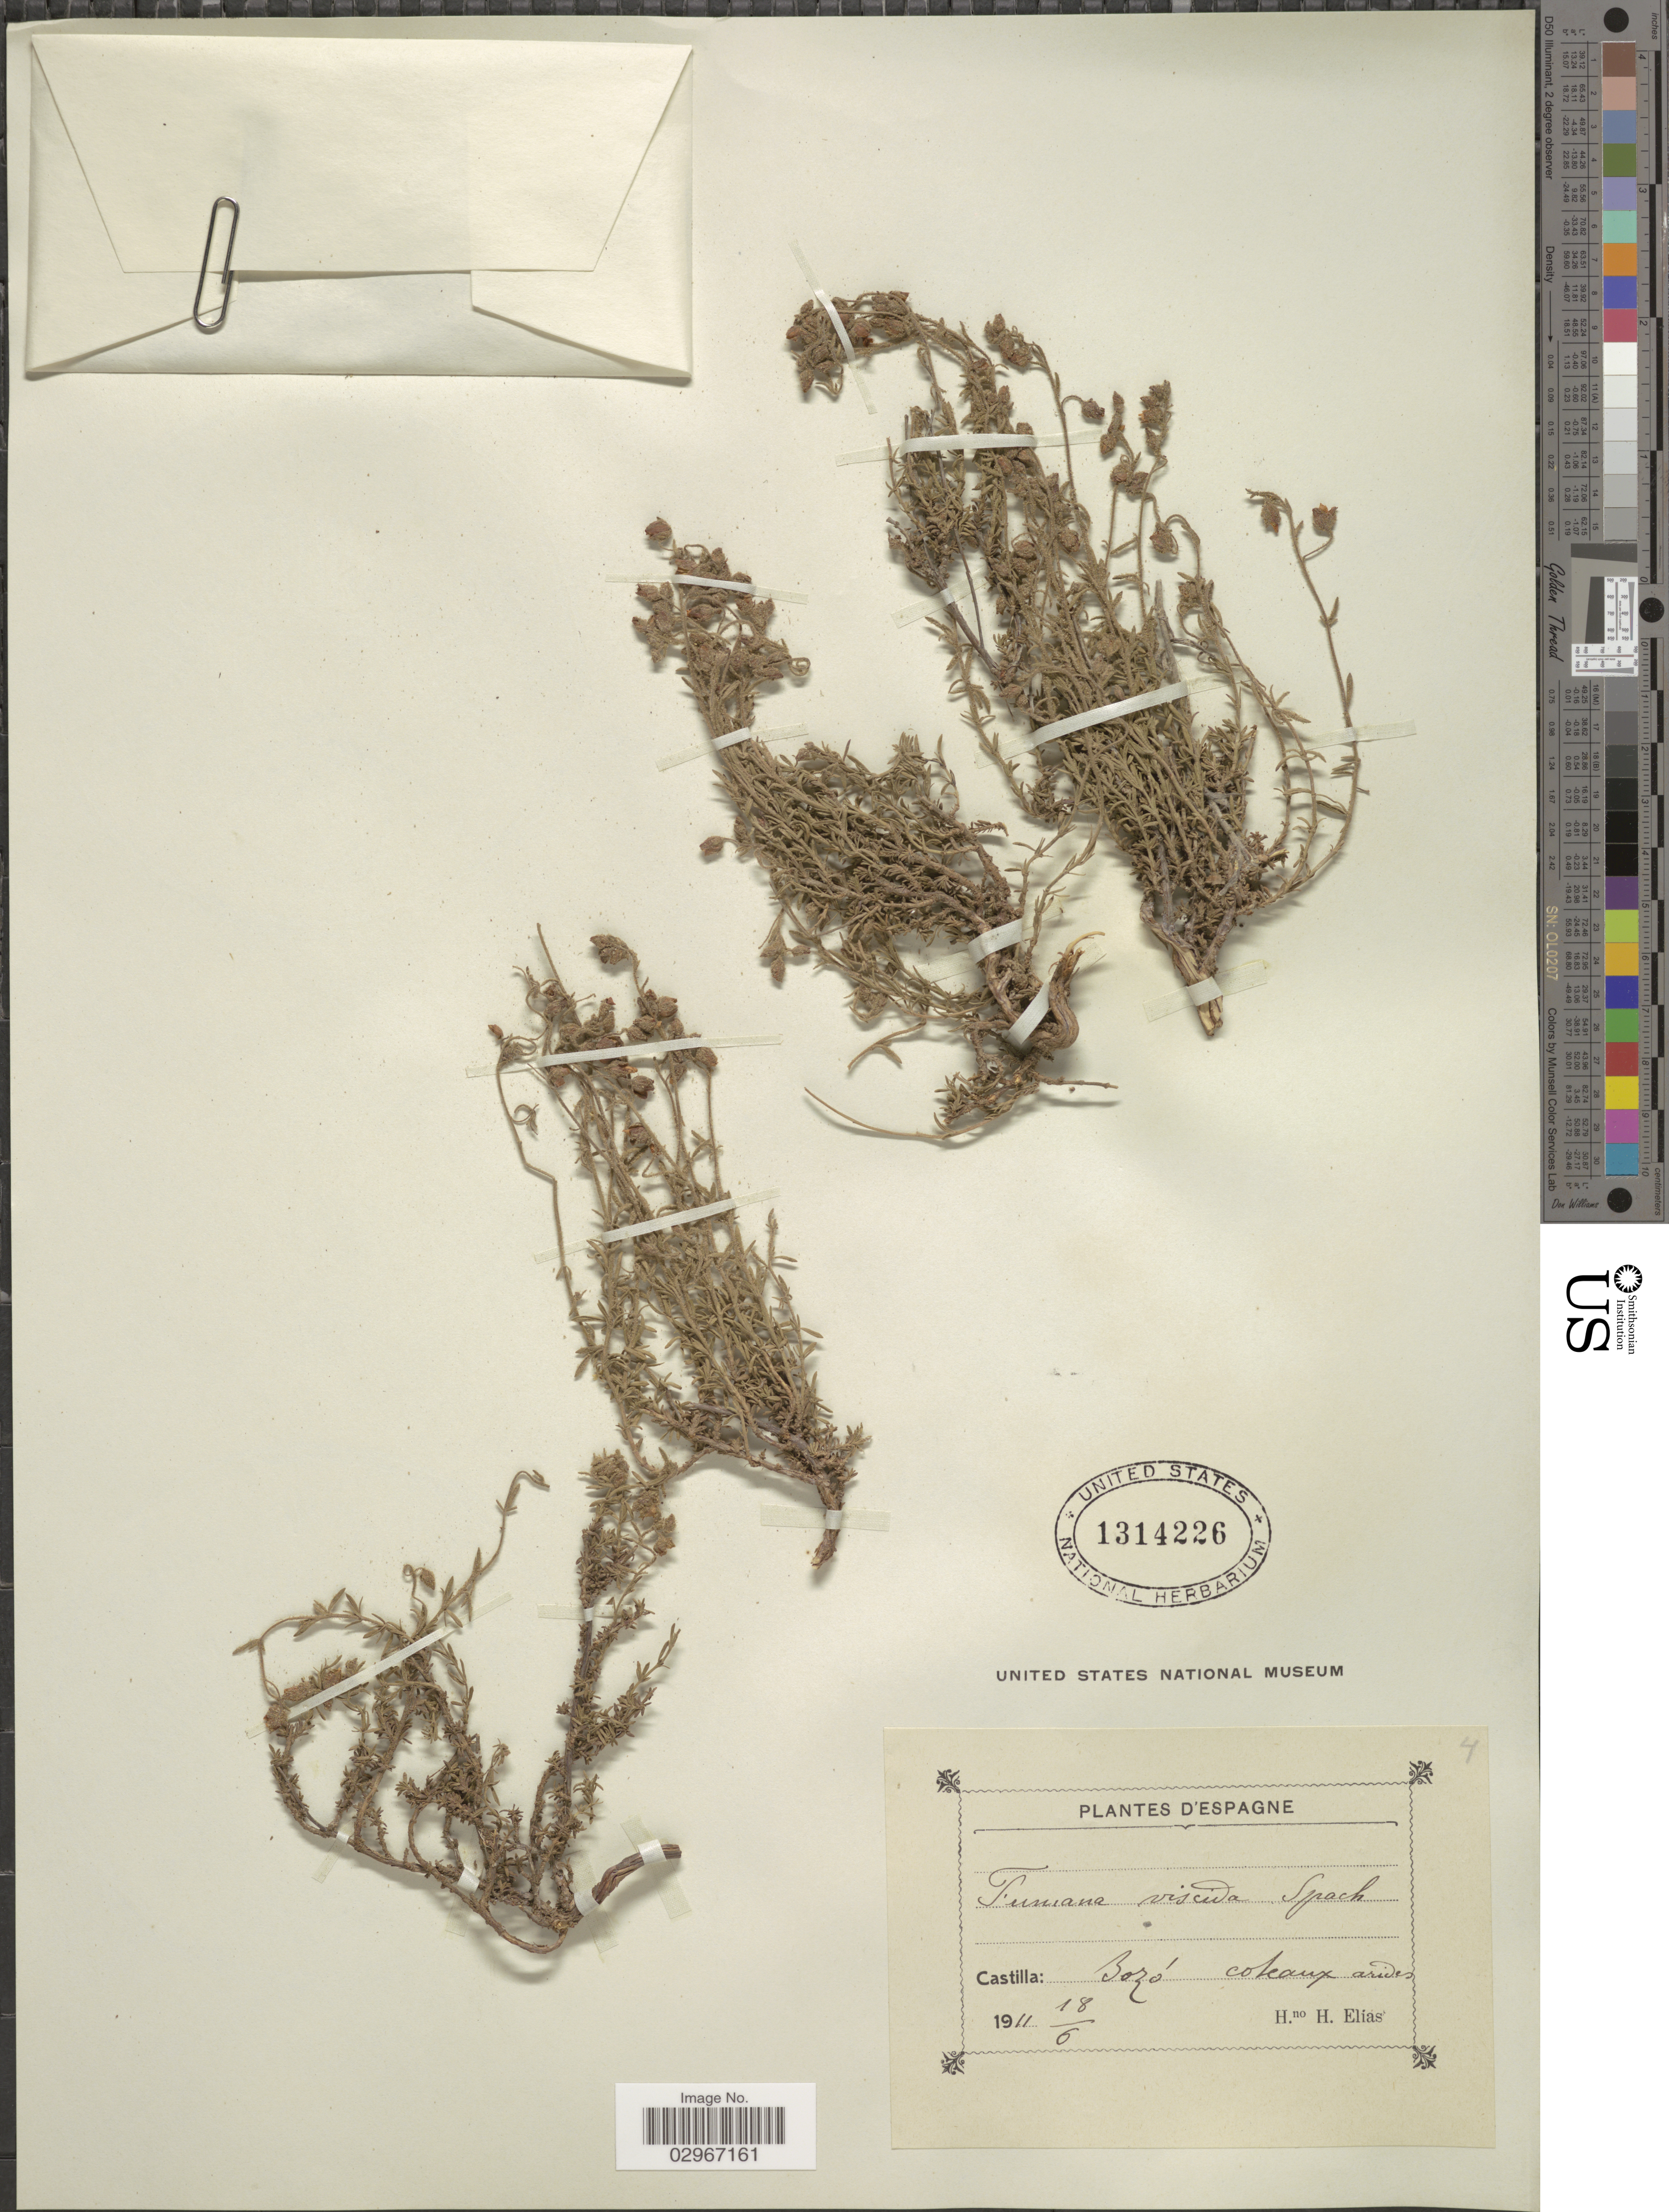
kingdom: Plantae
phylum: Tracheophyta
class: Magnoliopsida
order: Malvales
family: Cistaceae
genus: Helianthemum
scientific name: Helianthemum viscidum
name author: Pomel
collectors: H. Elias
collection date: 1911-06-18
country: Spain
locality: D'Espagne. Castilla: Bozó, coteaux arides.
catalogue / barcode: US 1314226